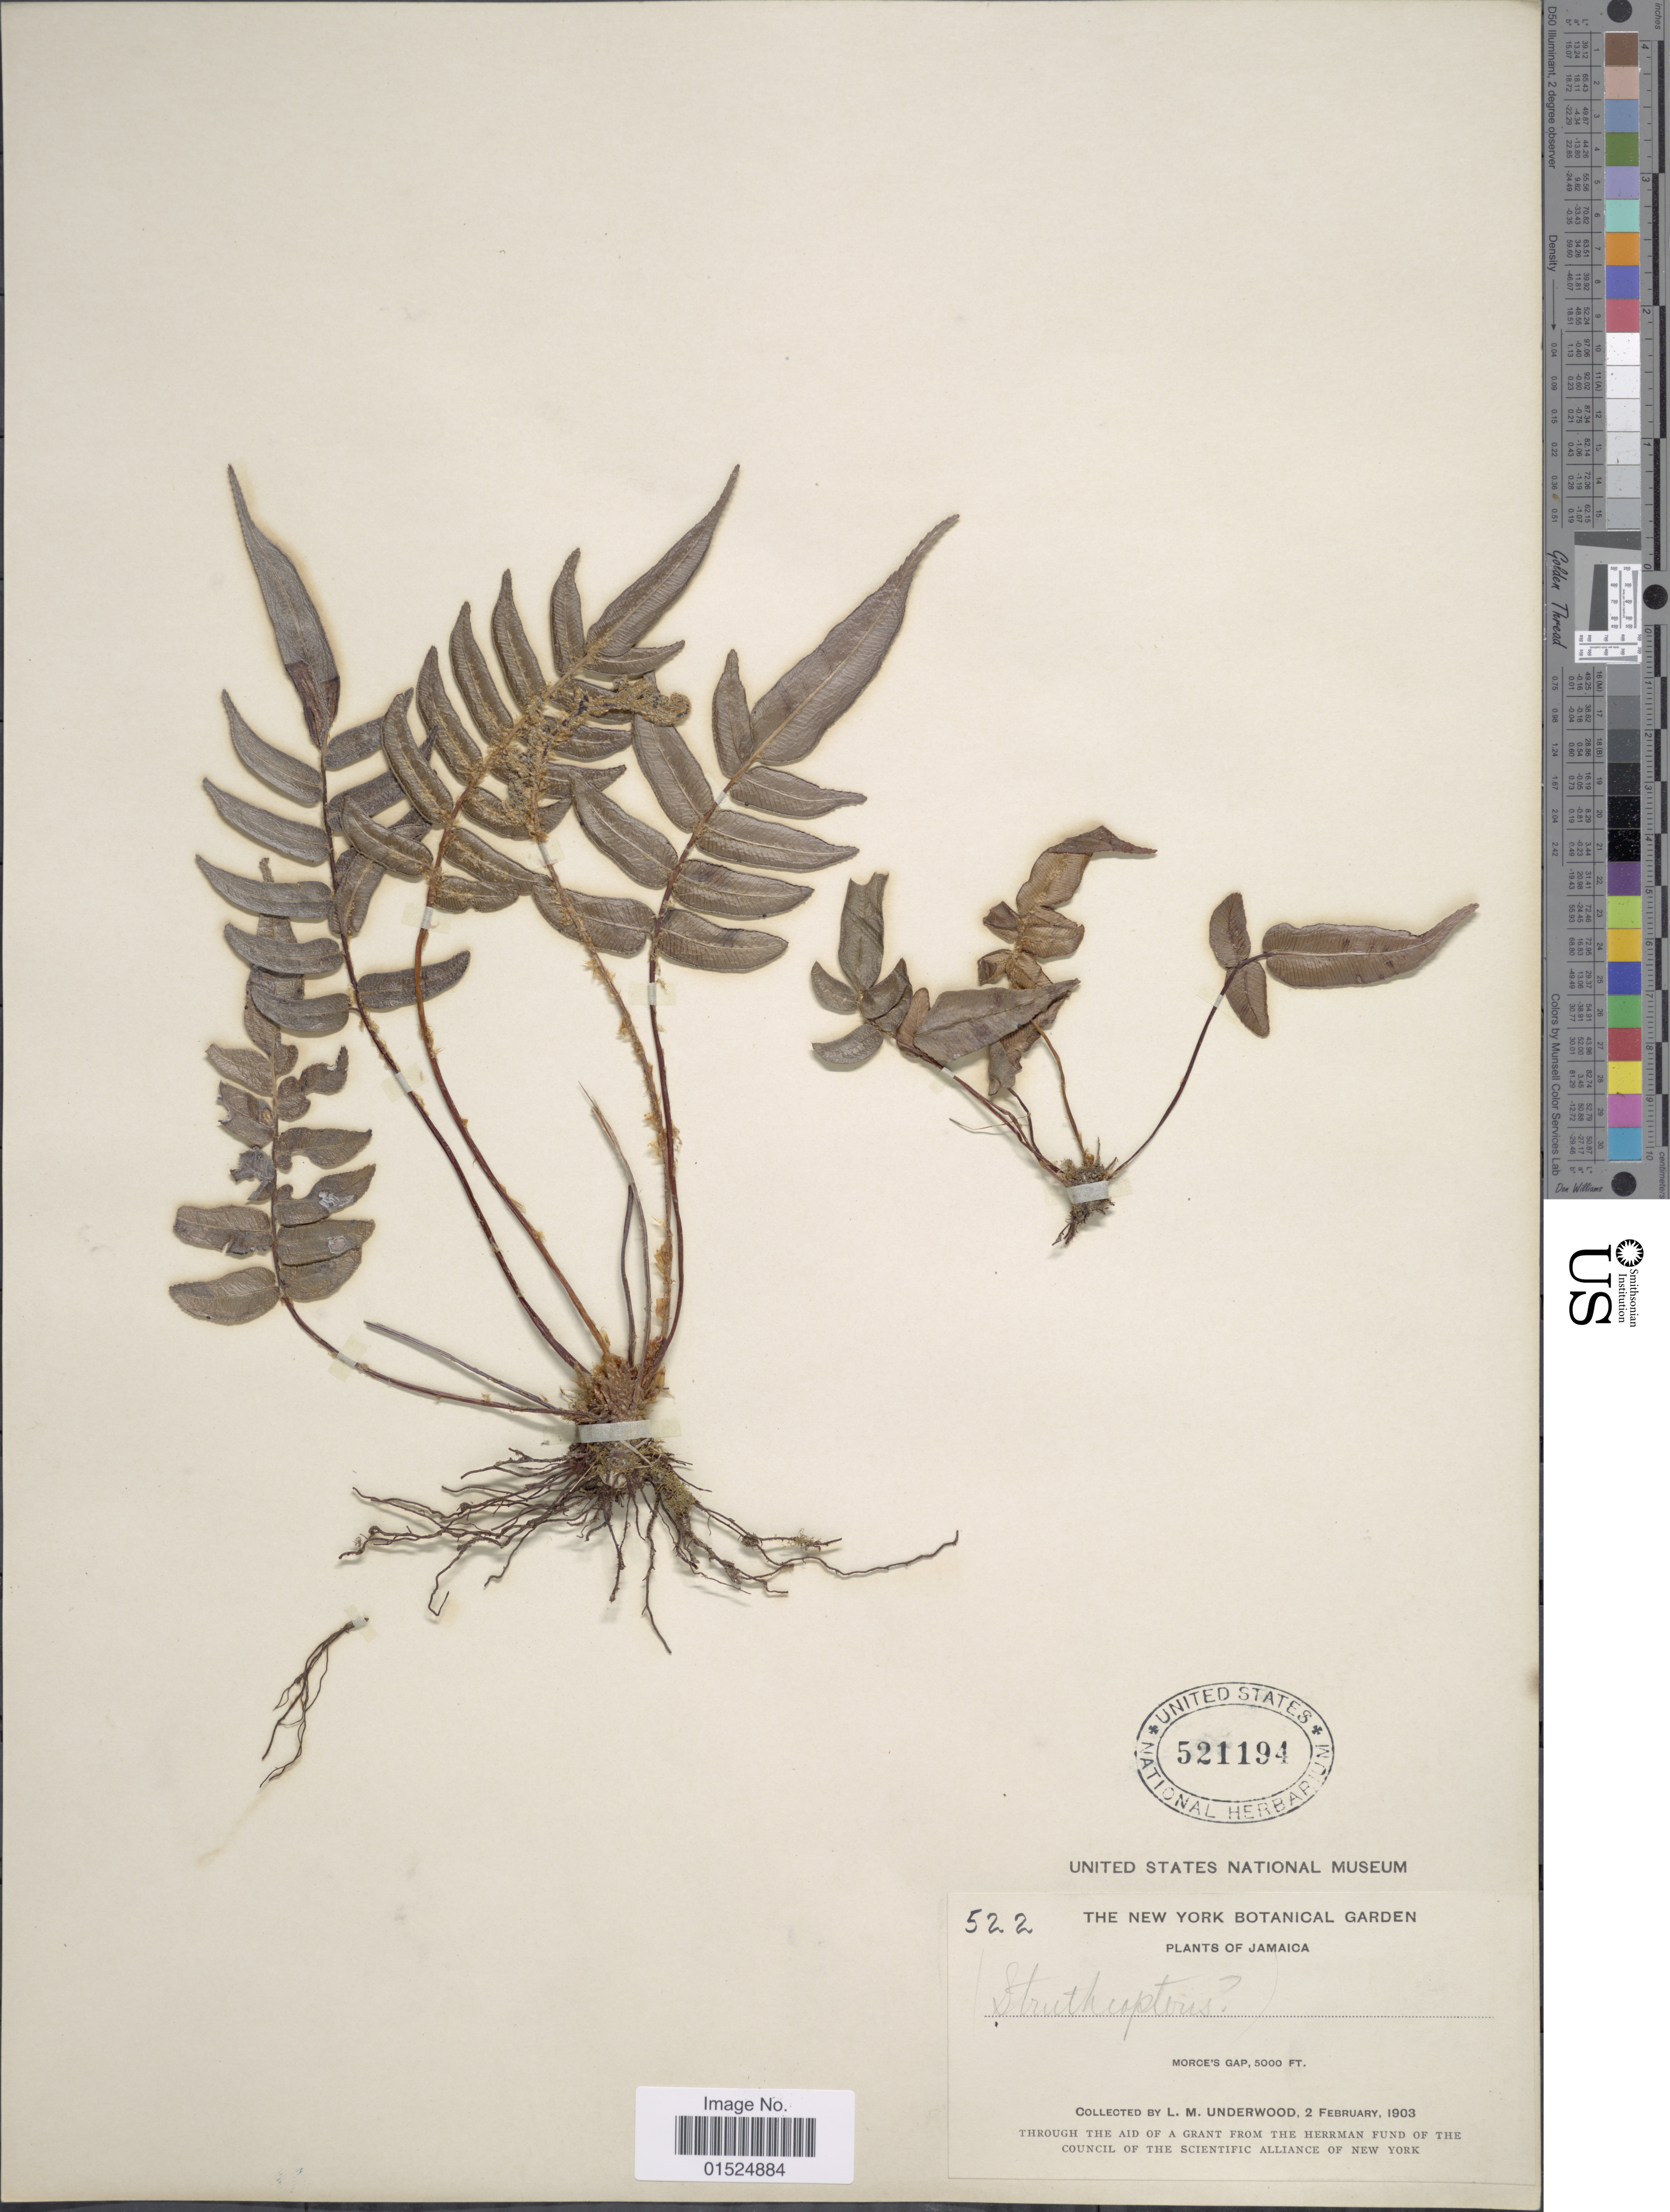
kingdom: Plantae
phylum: Tracheophyta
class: Polypodiopsida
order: Polypodiales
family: Blechnaceae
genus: Blechnum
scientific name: Blechnum lineatum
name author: (Sw.) C. Chr.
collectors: L. M. Underwood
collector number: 522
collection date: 1903-02-02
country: Jamaica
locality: Morce's Gap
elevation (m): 1524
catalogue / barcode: US 521194